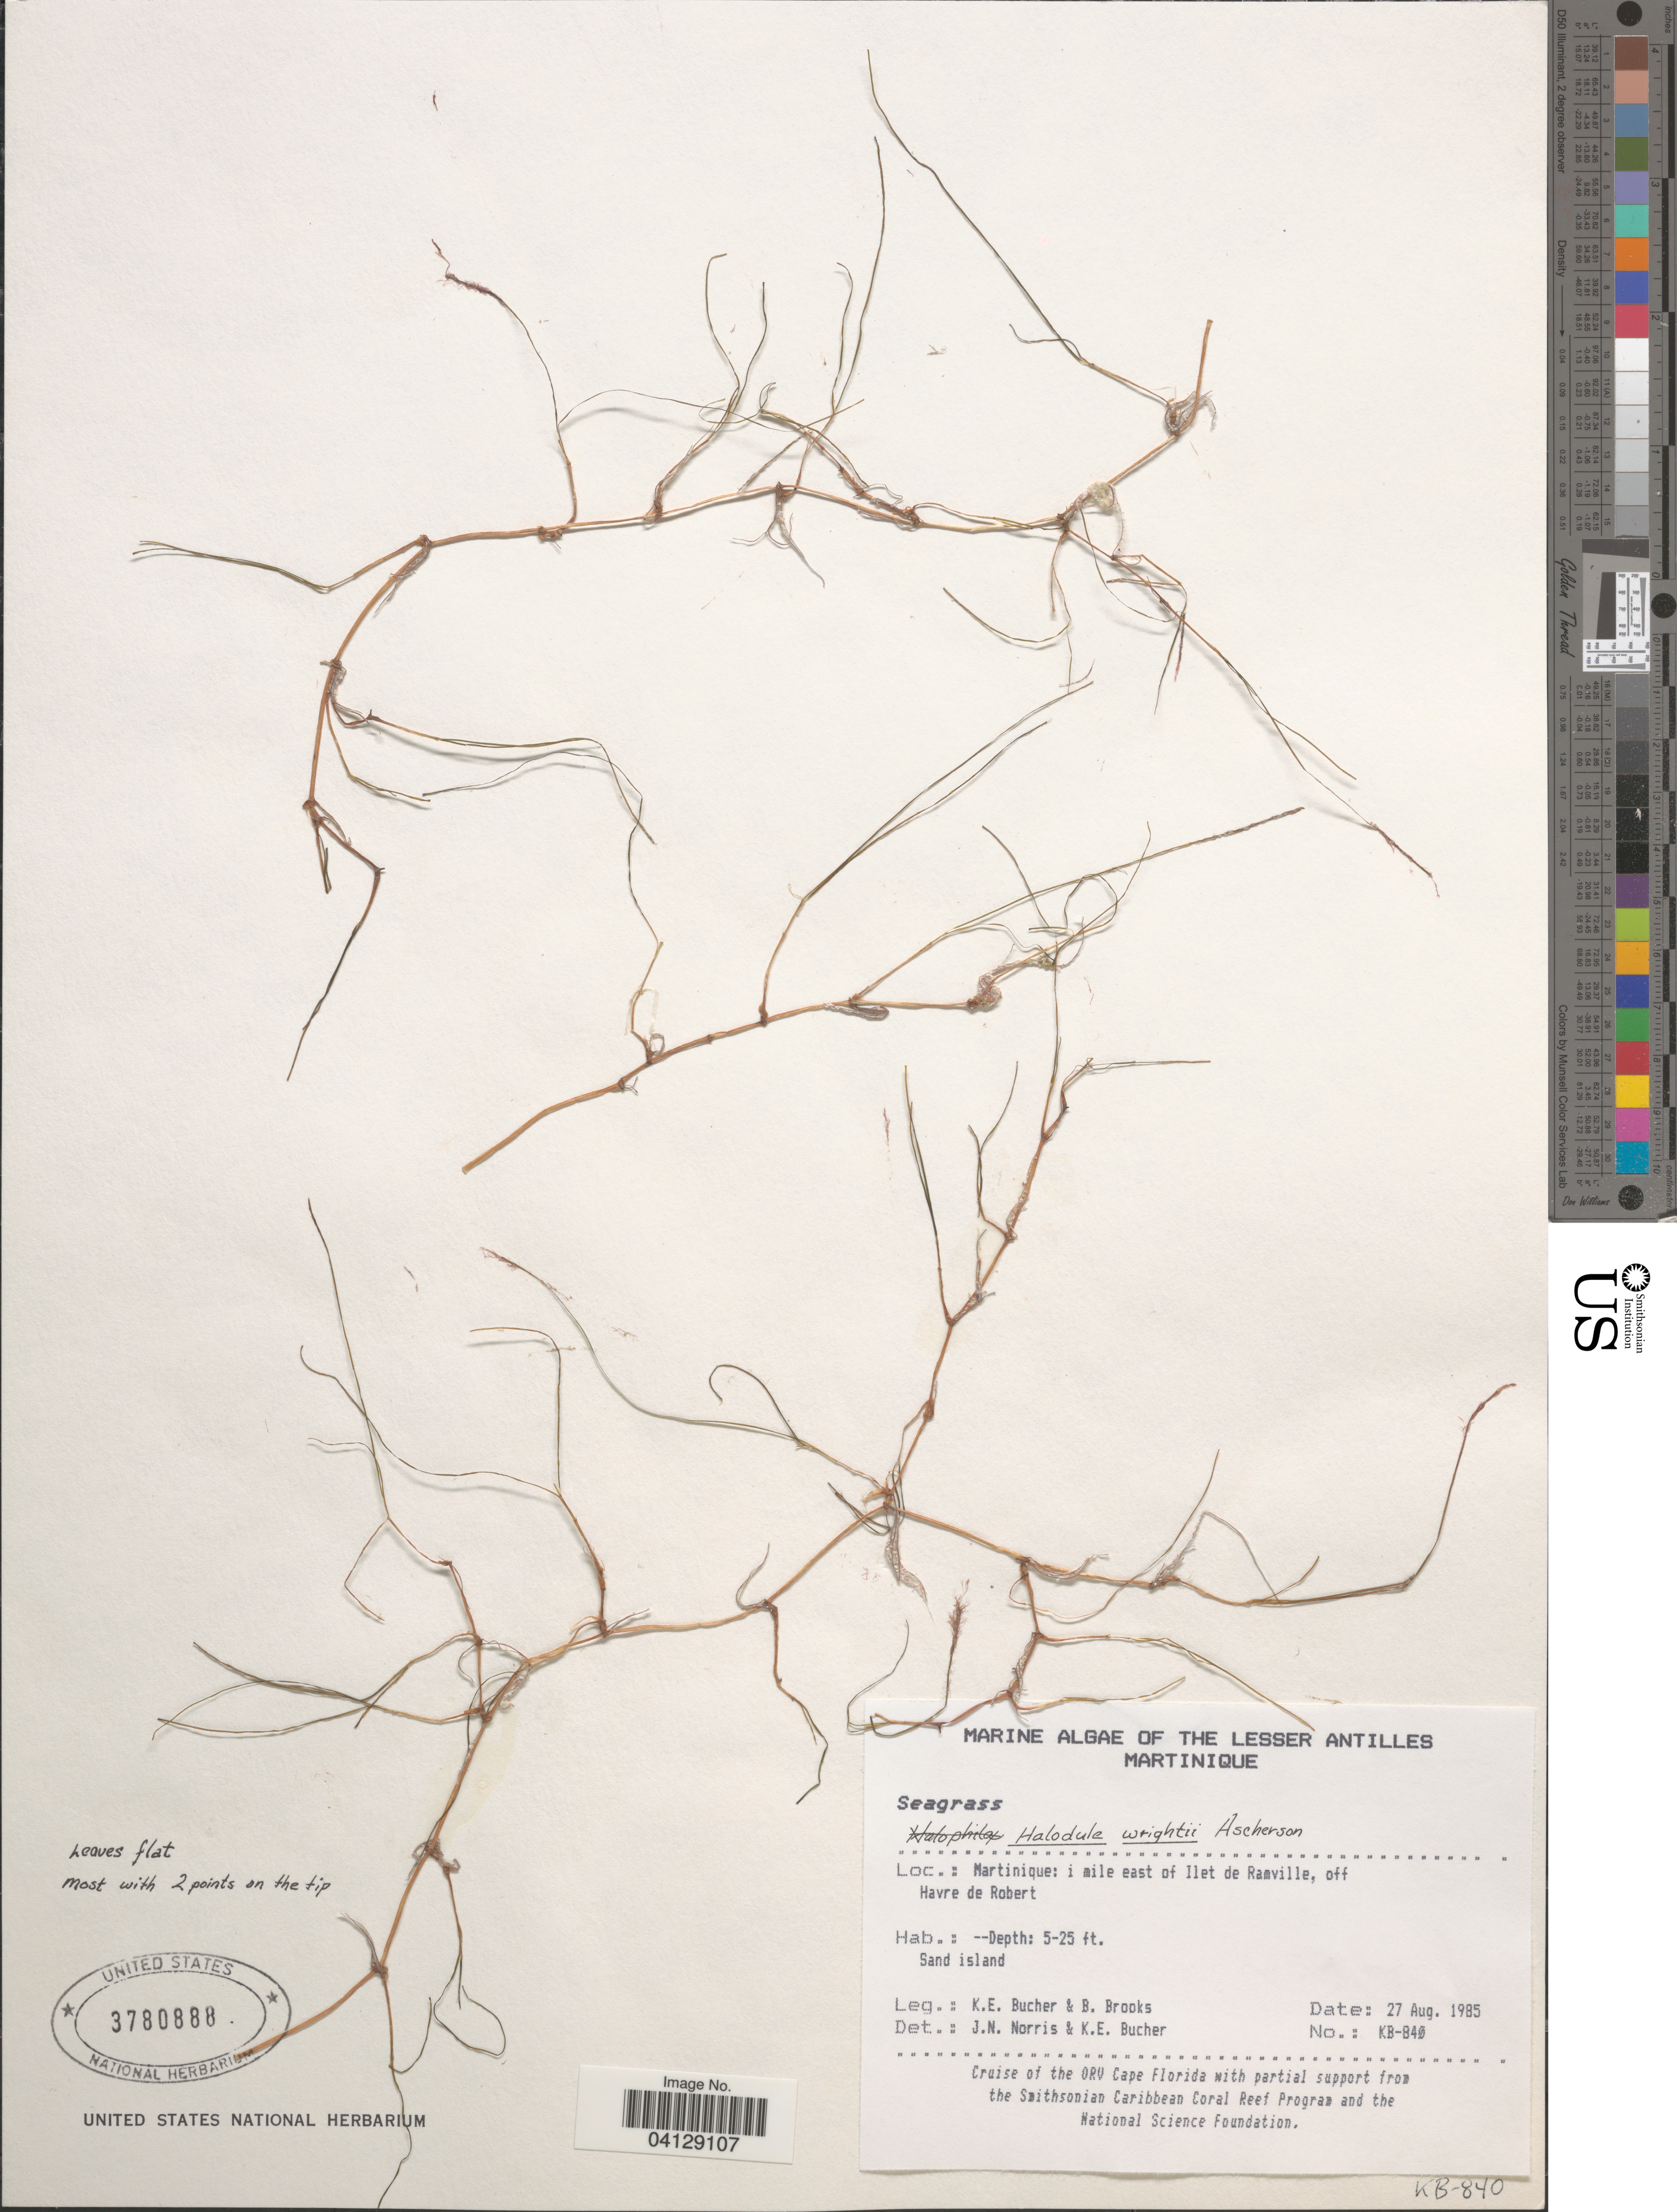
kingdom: Plantae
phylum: Tracheophyta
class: Liliopsida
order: Alismatales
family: Cymodoceaceae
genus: Halodule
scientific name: Halodule wrightii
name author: Asch.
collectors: K. E. Bucher & B. Brooks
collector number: KB-840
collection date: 1985-08-27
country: Martinique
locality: The Lesser Antilles. 1 mile east of Ilet de Ramville, off Havre de Robert.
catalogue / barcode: US 3780888